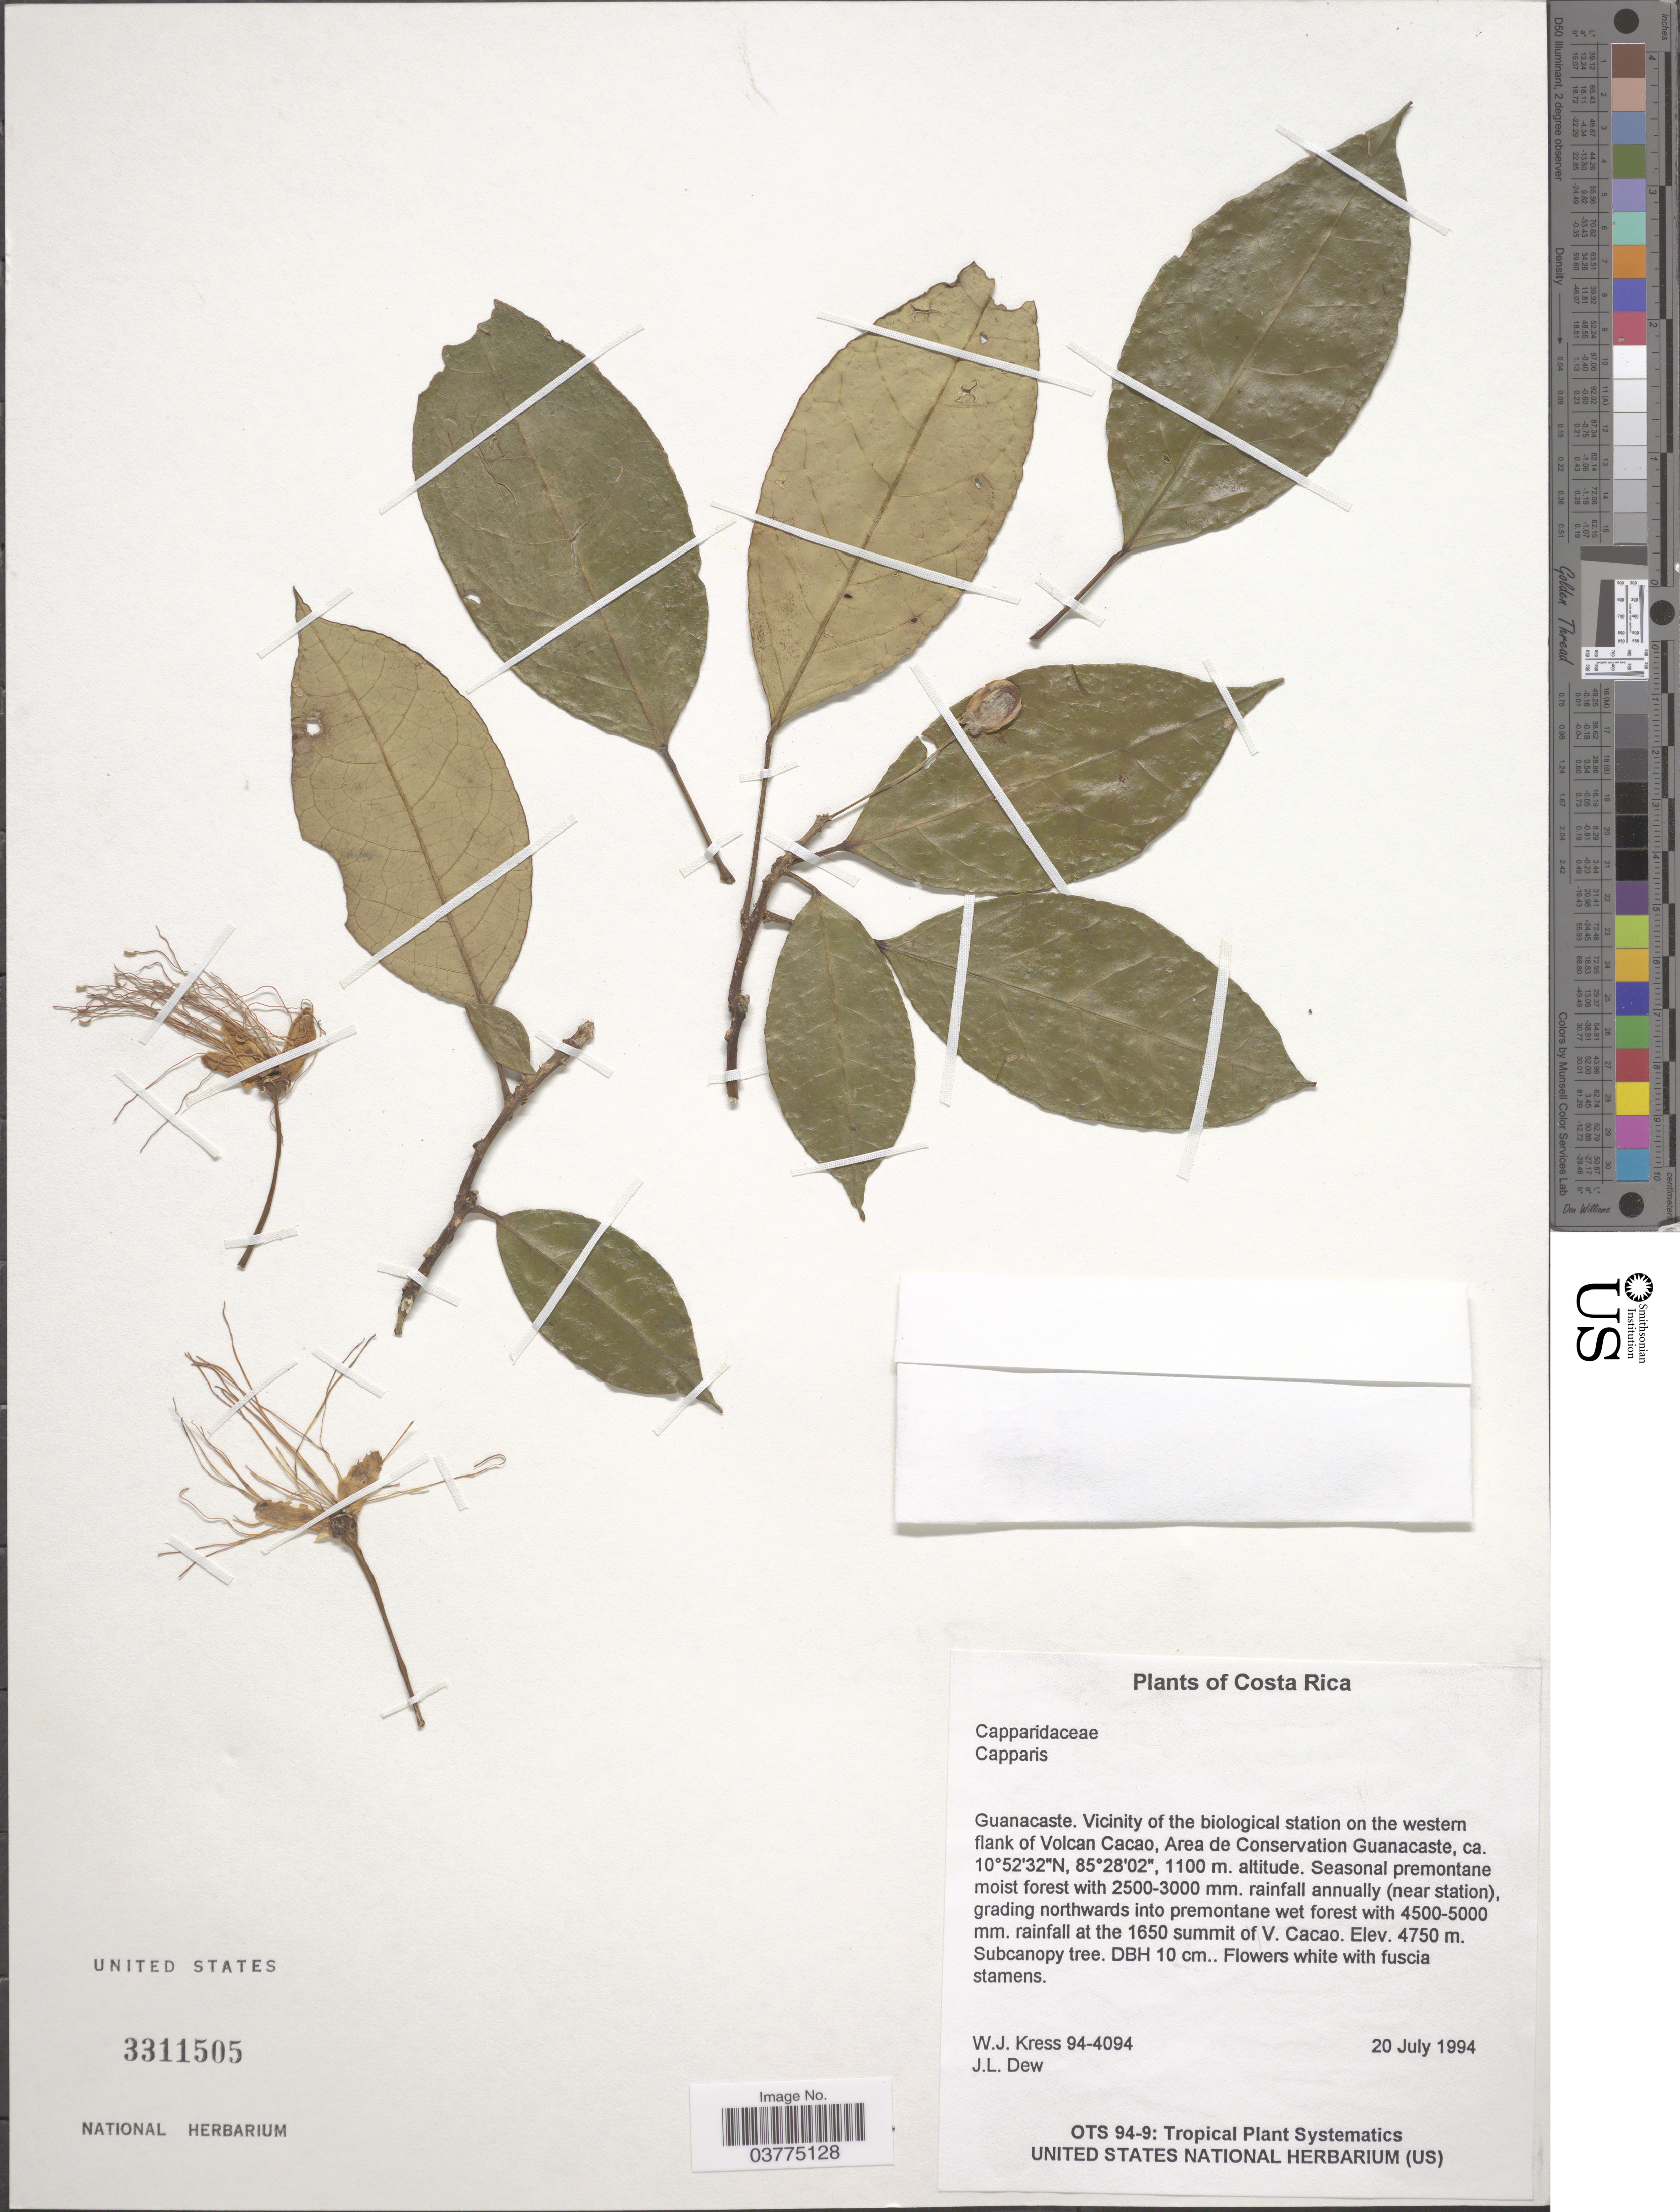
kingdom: Plantae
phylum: Tracheophyta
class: Magnoliopsida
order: Brassicales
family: Cleomaceae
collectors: W. J. Kress & J. L. Dew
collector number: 94-4094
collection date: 1994-07-20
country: Costa Rica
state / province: Guanacaste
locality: Vicinity of the biological station on the western flank of Volcan Cacao, Area de Conservation Guanacasta.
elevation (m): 4750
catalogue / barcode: US 3311505